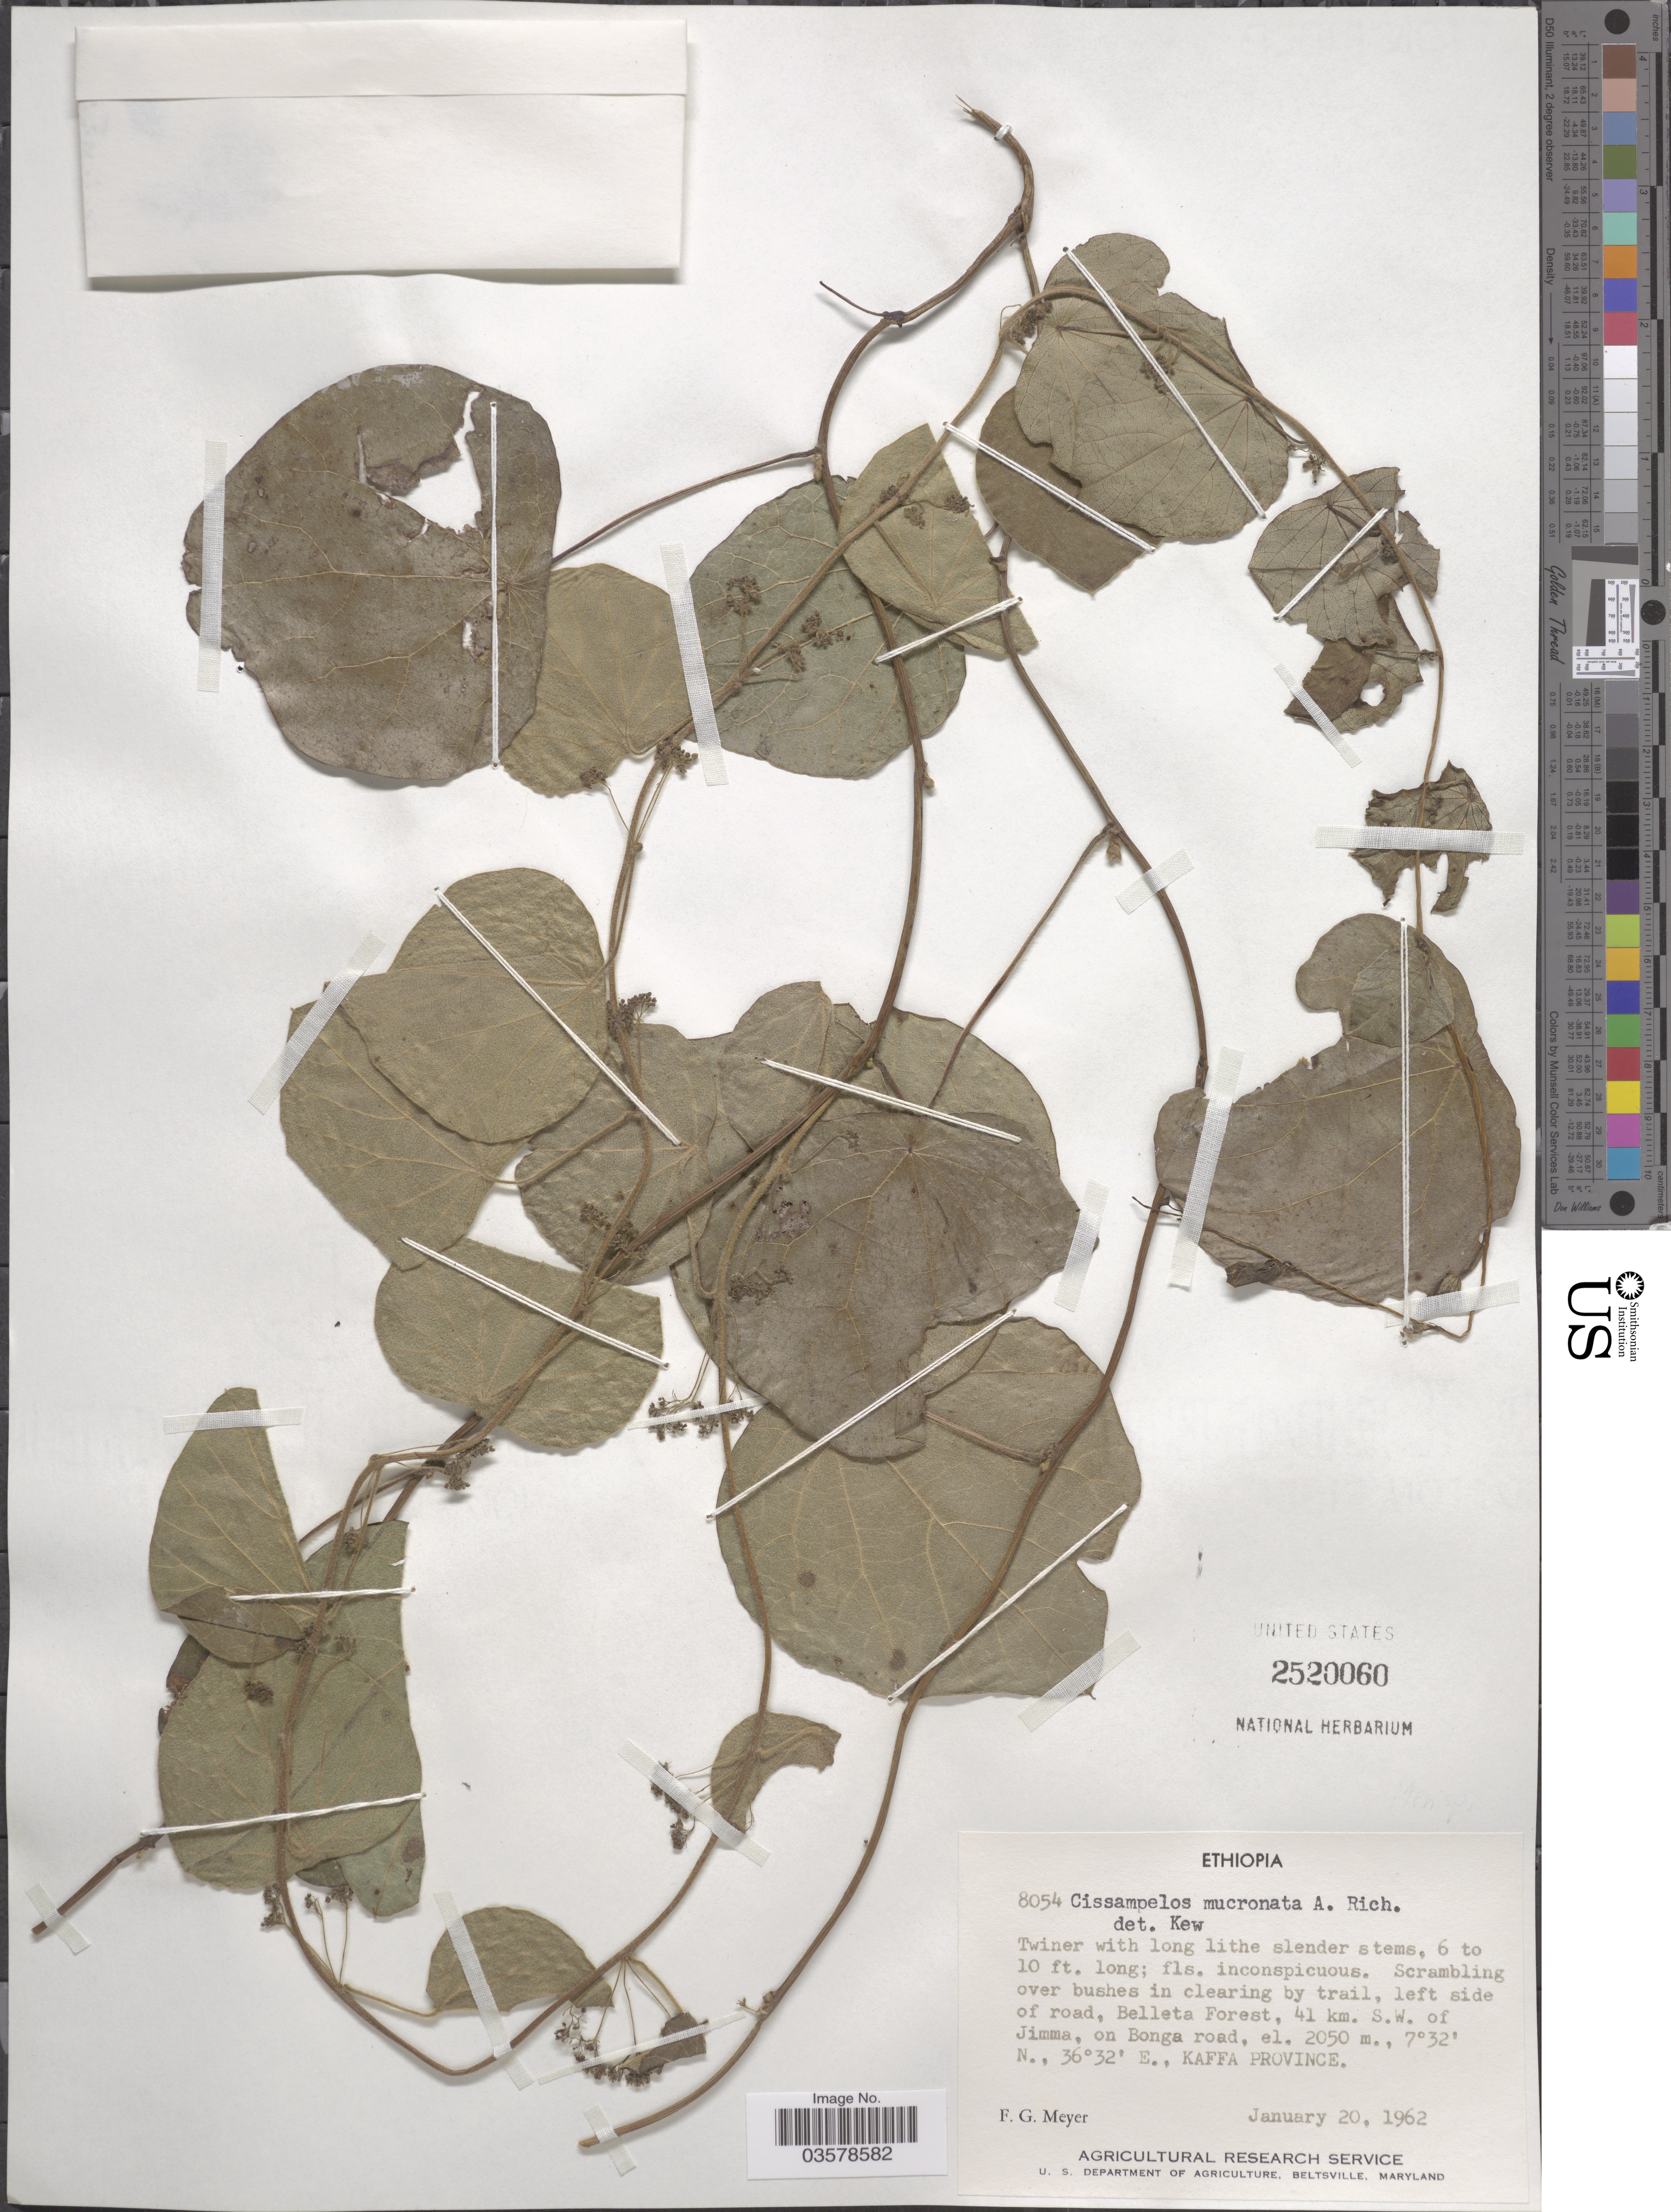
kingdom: Plantae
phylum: Tracheophyta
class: Magnoliopsida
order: Ranunculales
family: Menispermaceae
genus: Cissampelos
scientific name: Cissampelos mucronata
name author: A. Rich.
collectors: F. G. Meyer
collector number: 8054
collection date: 1962-01-20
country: Ethiopia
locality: Belleta Forest, 41 km. S.W. of Jimma, on Bonga road, Kaffa Province.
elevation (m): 2050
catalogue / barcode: US 2520060